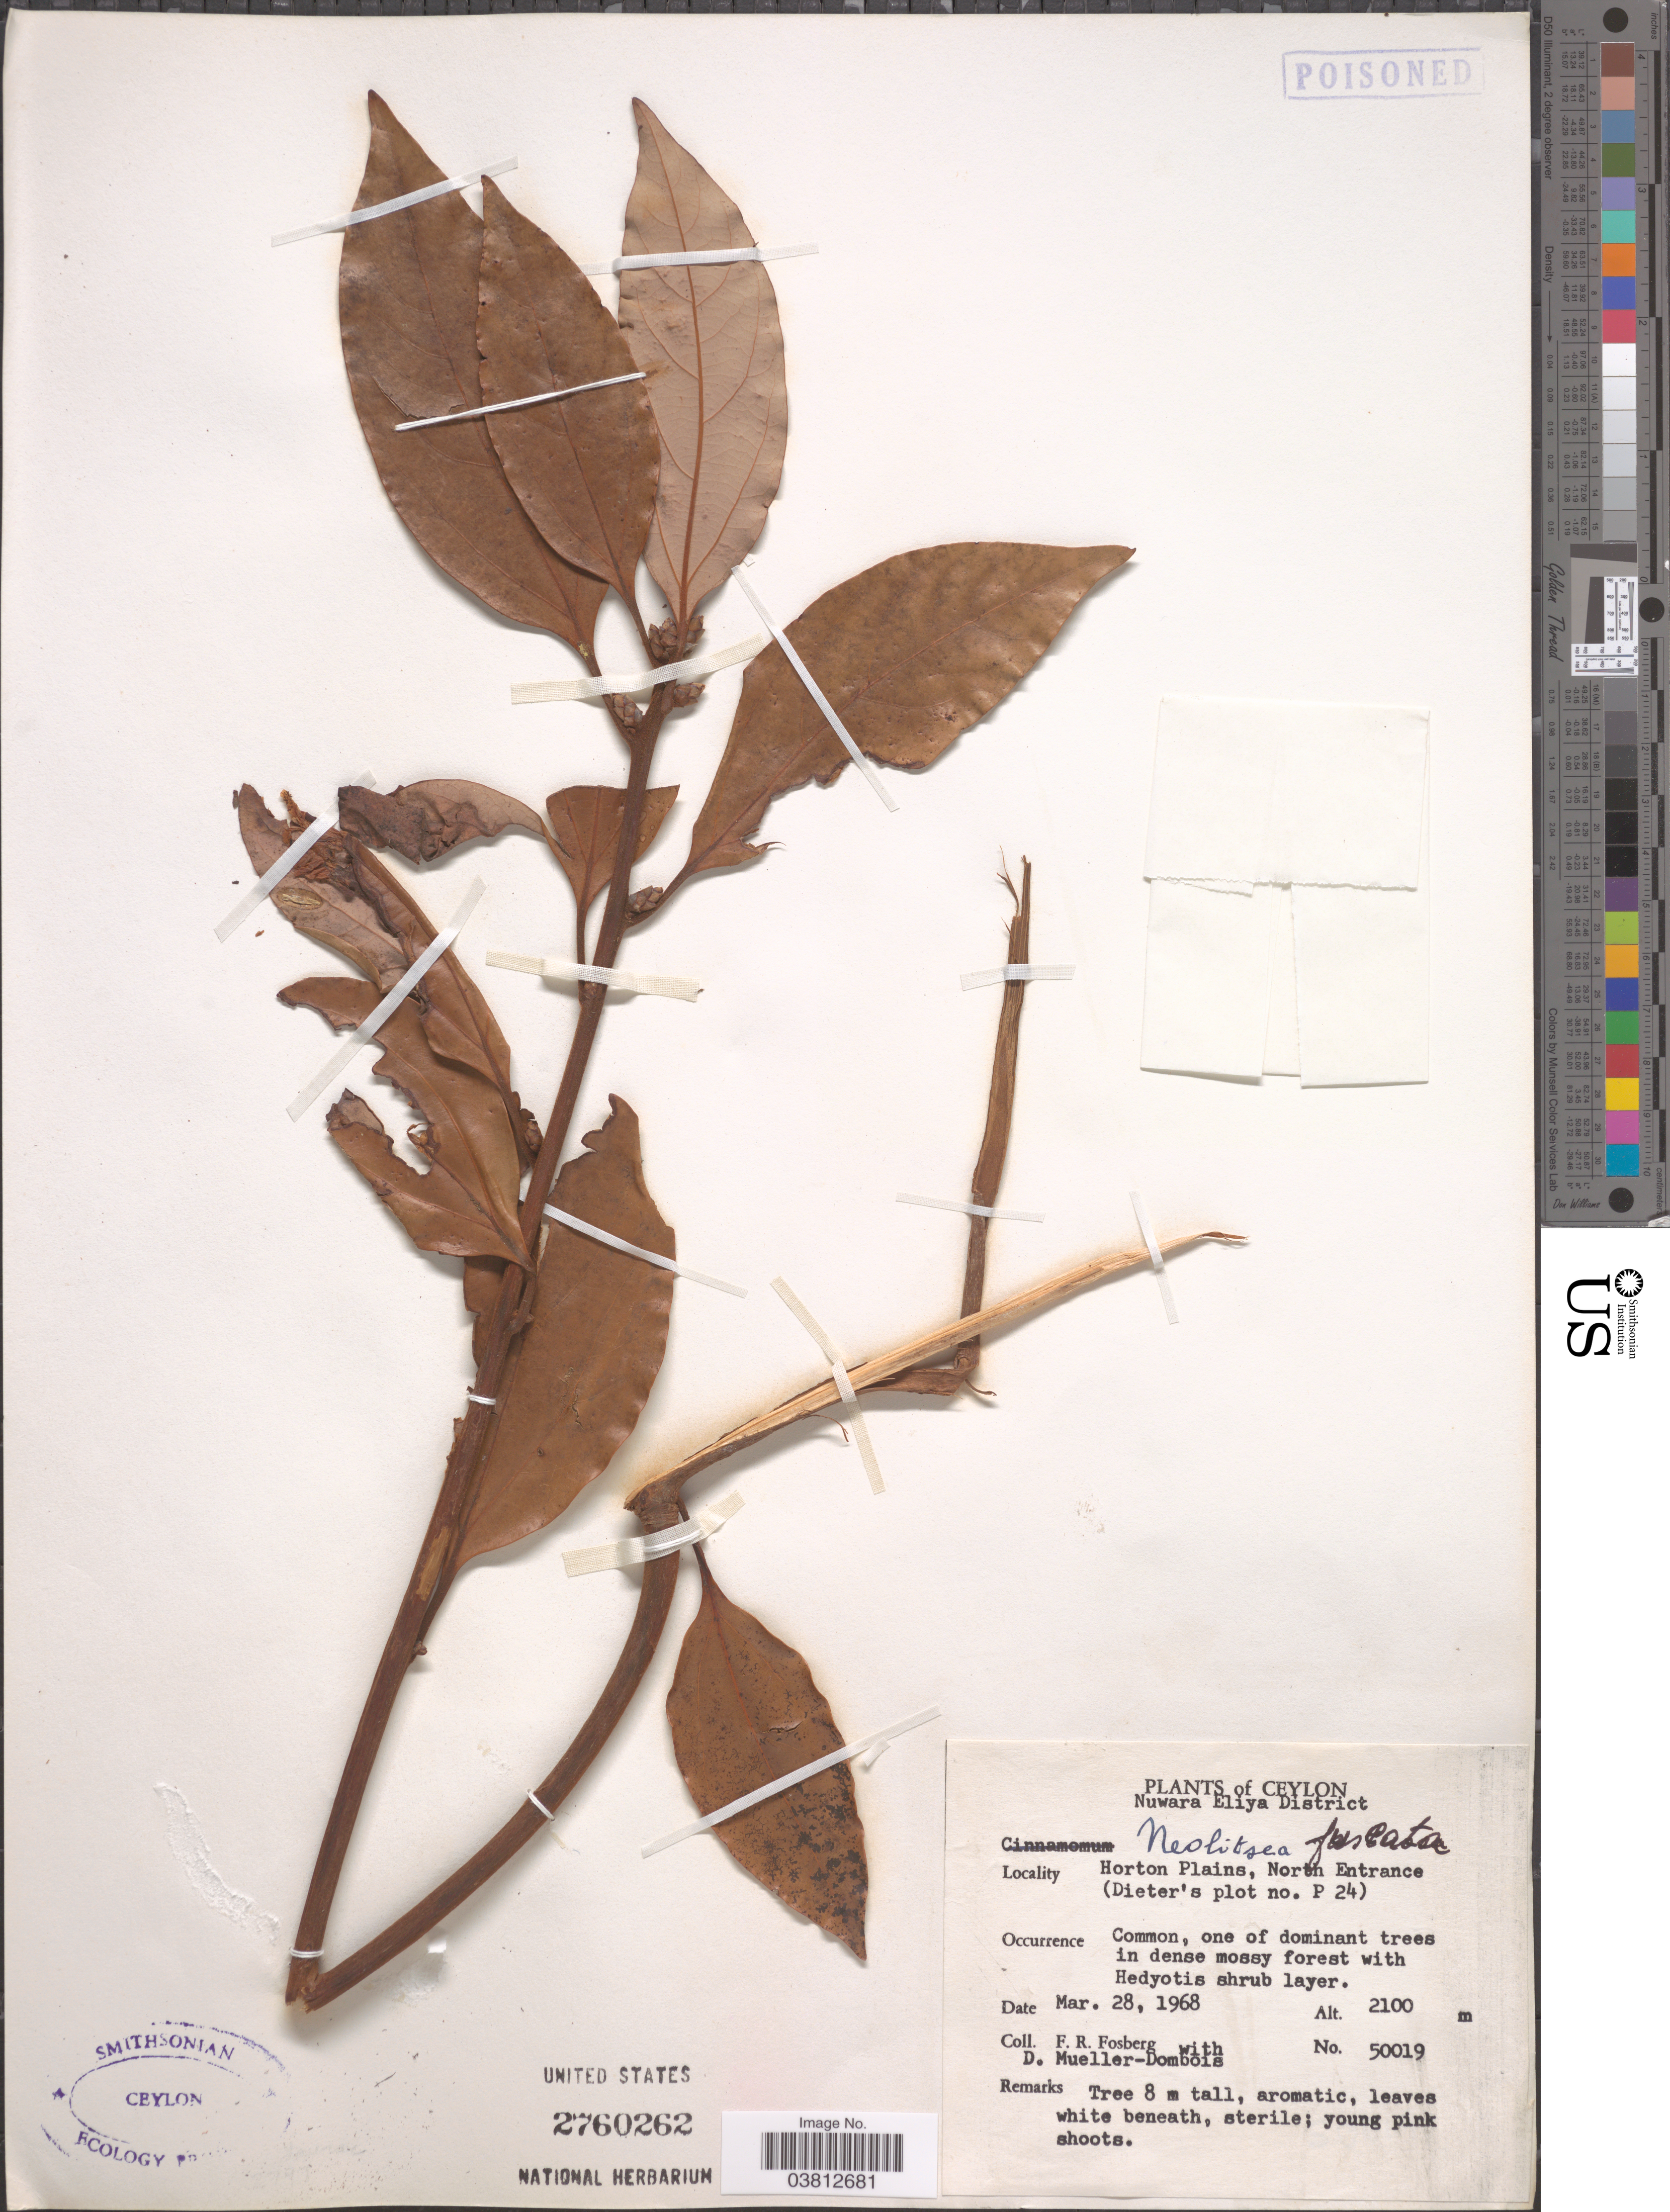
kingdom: Plantae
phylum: Tracheophyta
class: Magnoliopsida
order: Laurales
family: Lauraceae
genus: Neolitsea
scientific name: Neolitsea fuscata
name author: (Thwaites) Alston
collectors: F. R. Fosberg & D. Mueller-Dombois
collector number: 50019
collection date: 1968-03-28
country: Sri Lanka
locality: Ceylon. Nuwara Eliya District. Horton Plains, North Entrance (Dieter's plot no. P 24).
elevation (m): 2100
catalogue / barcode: US 2760262